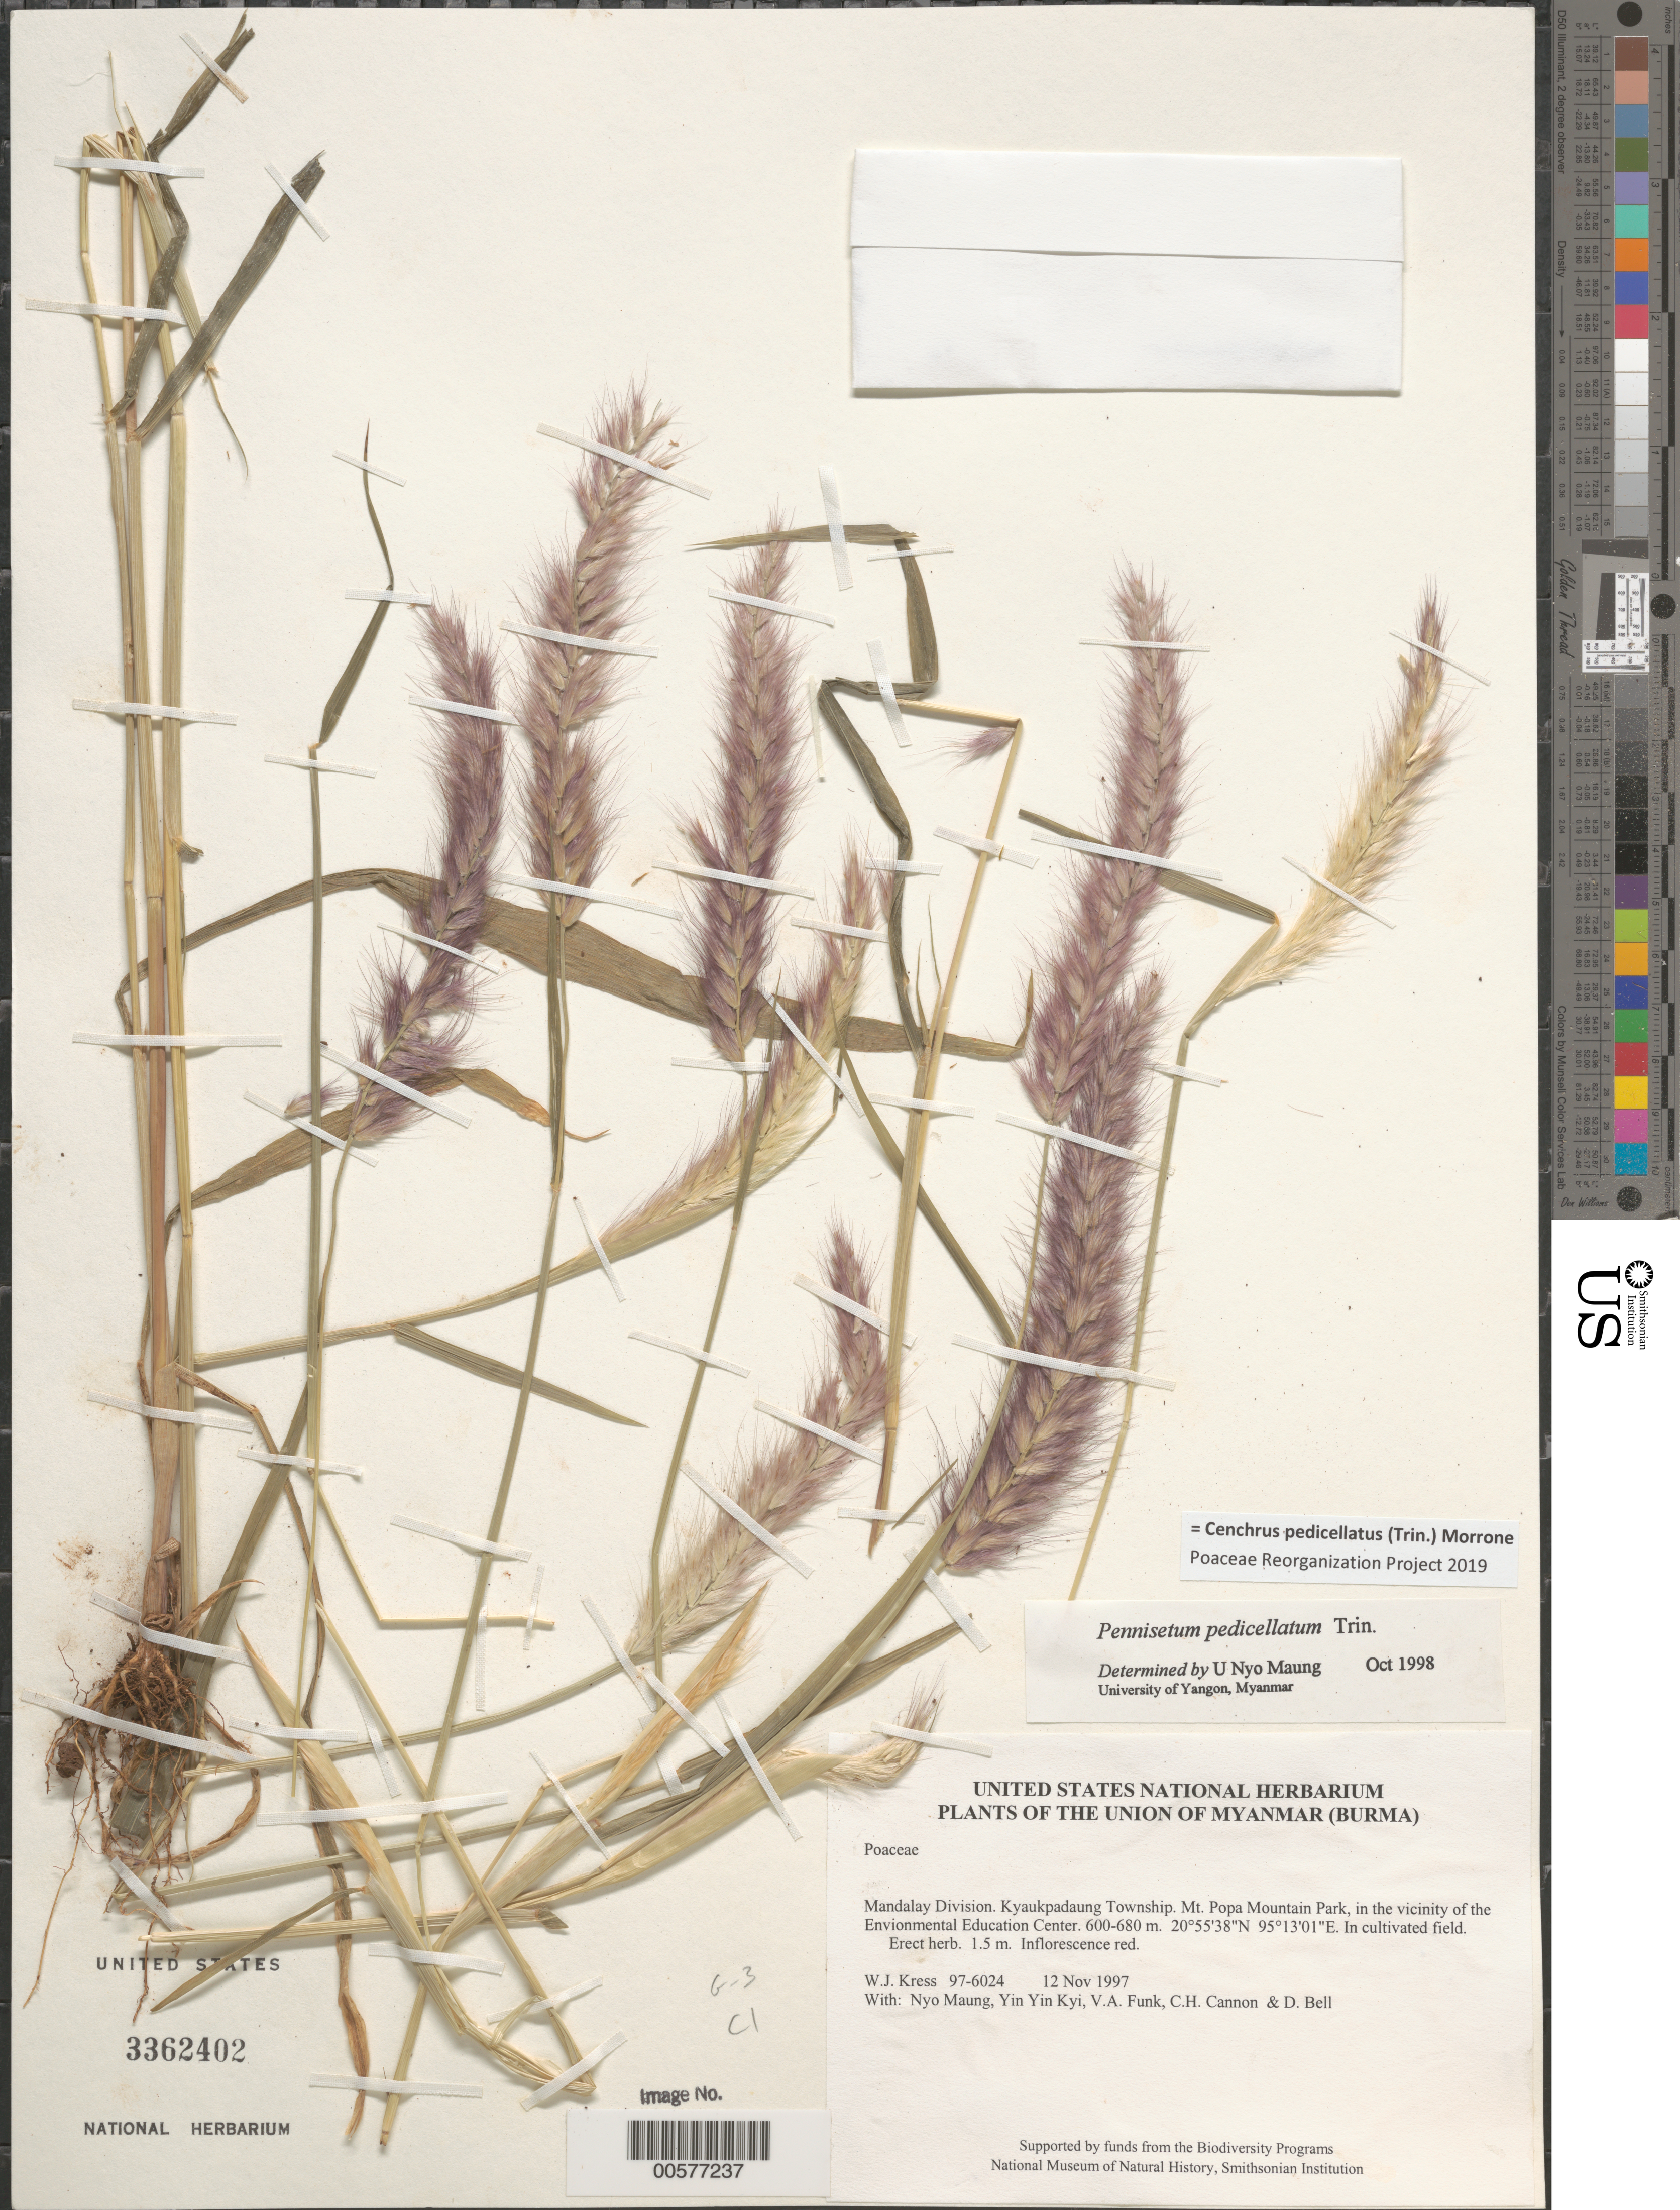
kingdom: Plantae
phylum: Tracheophyta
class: Liliopsida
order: Poales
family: Poaceae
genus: Cenchrus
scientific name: Cenchrus pedicellatus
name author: (Trin.) Morrone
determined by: Poaceae Reorganization Project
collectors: W. J. Kress, U Nyo Maung, Yin Yin Kyi, V. Funk, C. H. Cannon & D. A. Bell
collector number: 97-6024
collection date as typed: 12 Nov 1997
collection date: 1997-11-12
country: Myanmar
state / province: Mandalay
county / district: Kyaukpadaung Township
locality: Mt. Popa Mountain Park, in the vicinity of the Envionmental Education Center.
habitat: In cultivated field.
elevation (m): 600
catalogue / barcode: US 3362402